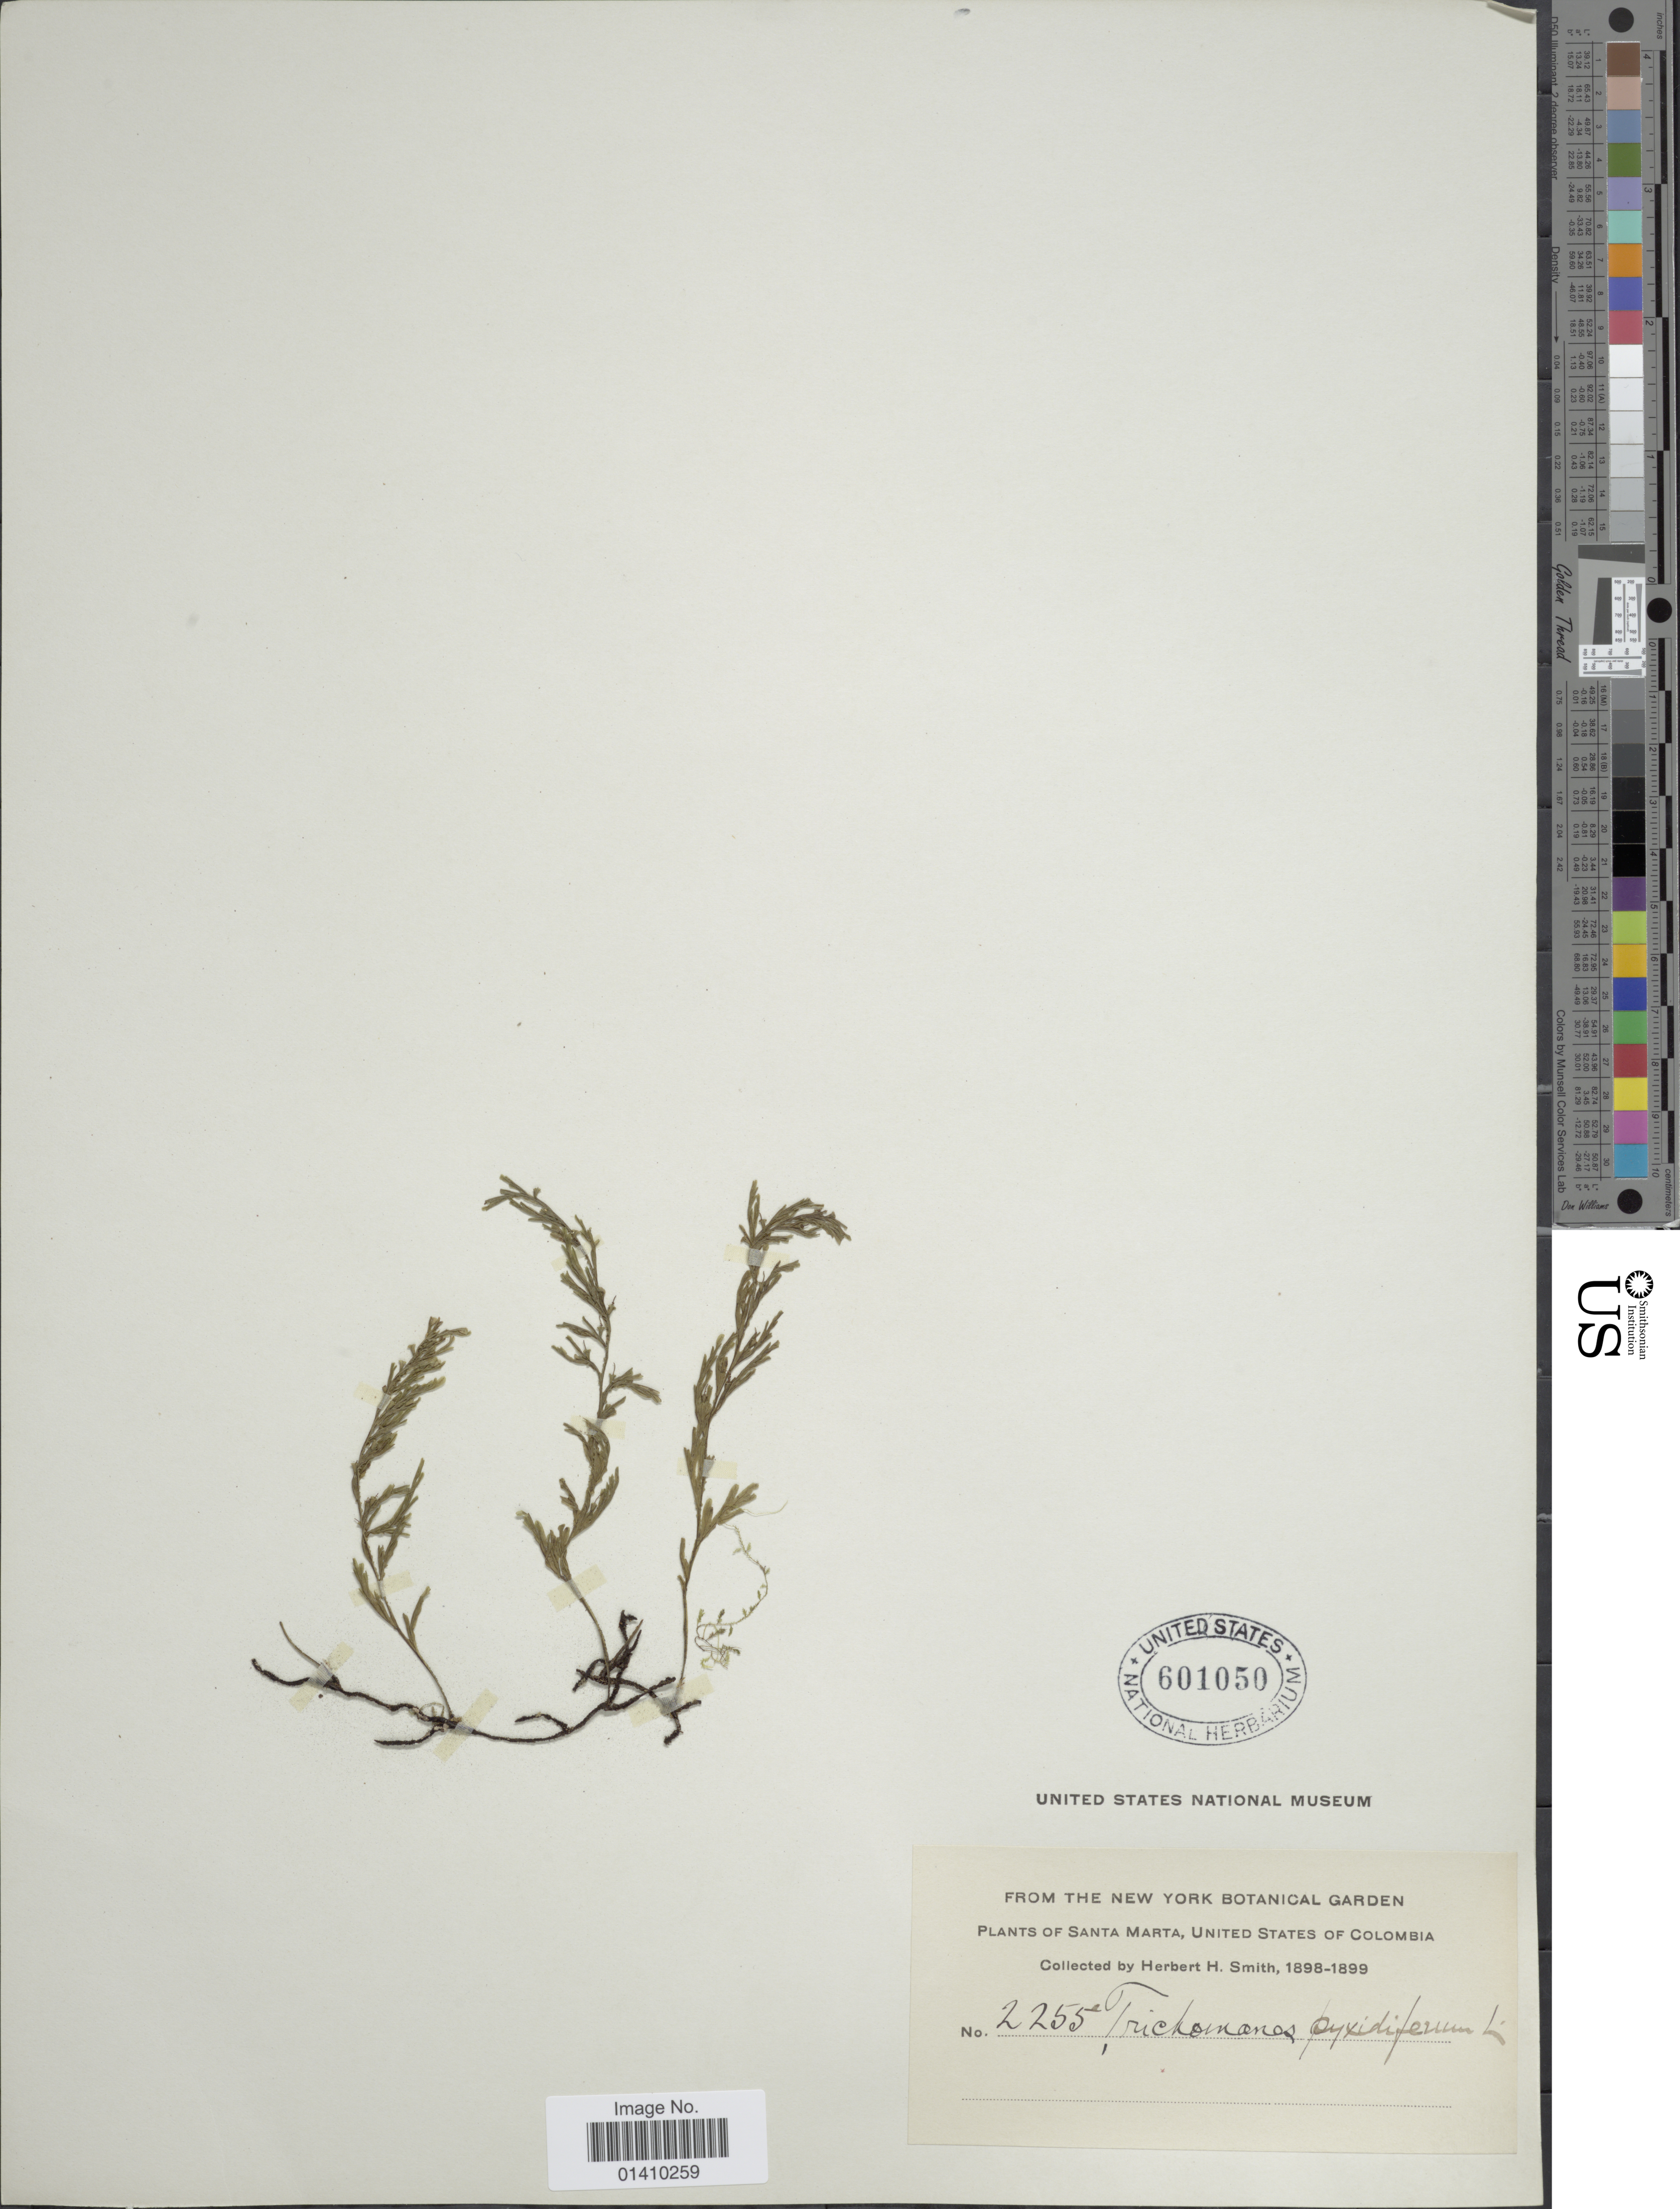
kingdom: Plantae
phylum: Tracheophyta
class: Polypodiopsida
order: Hymenophyllales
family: Hymenophyllaceae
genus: Polyphlebium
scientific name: Polyphlebium pyxidiferum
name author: (L.) Ebihara & Dubuisson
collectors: Herbert H. Smith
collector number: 2255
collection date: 1898/1899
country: Colombia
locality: Santa Marta, united states of Colombia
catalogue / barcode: US 601050